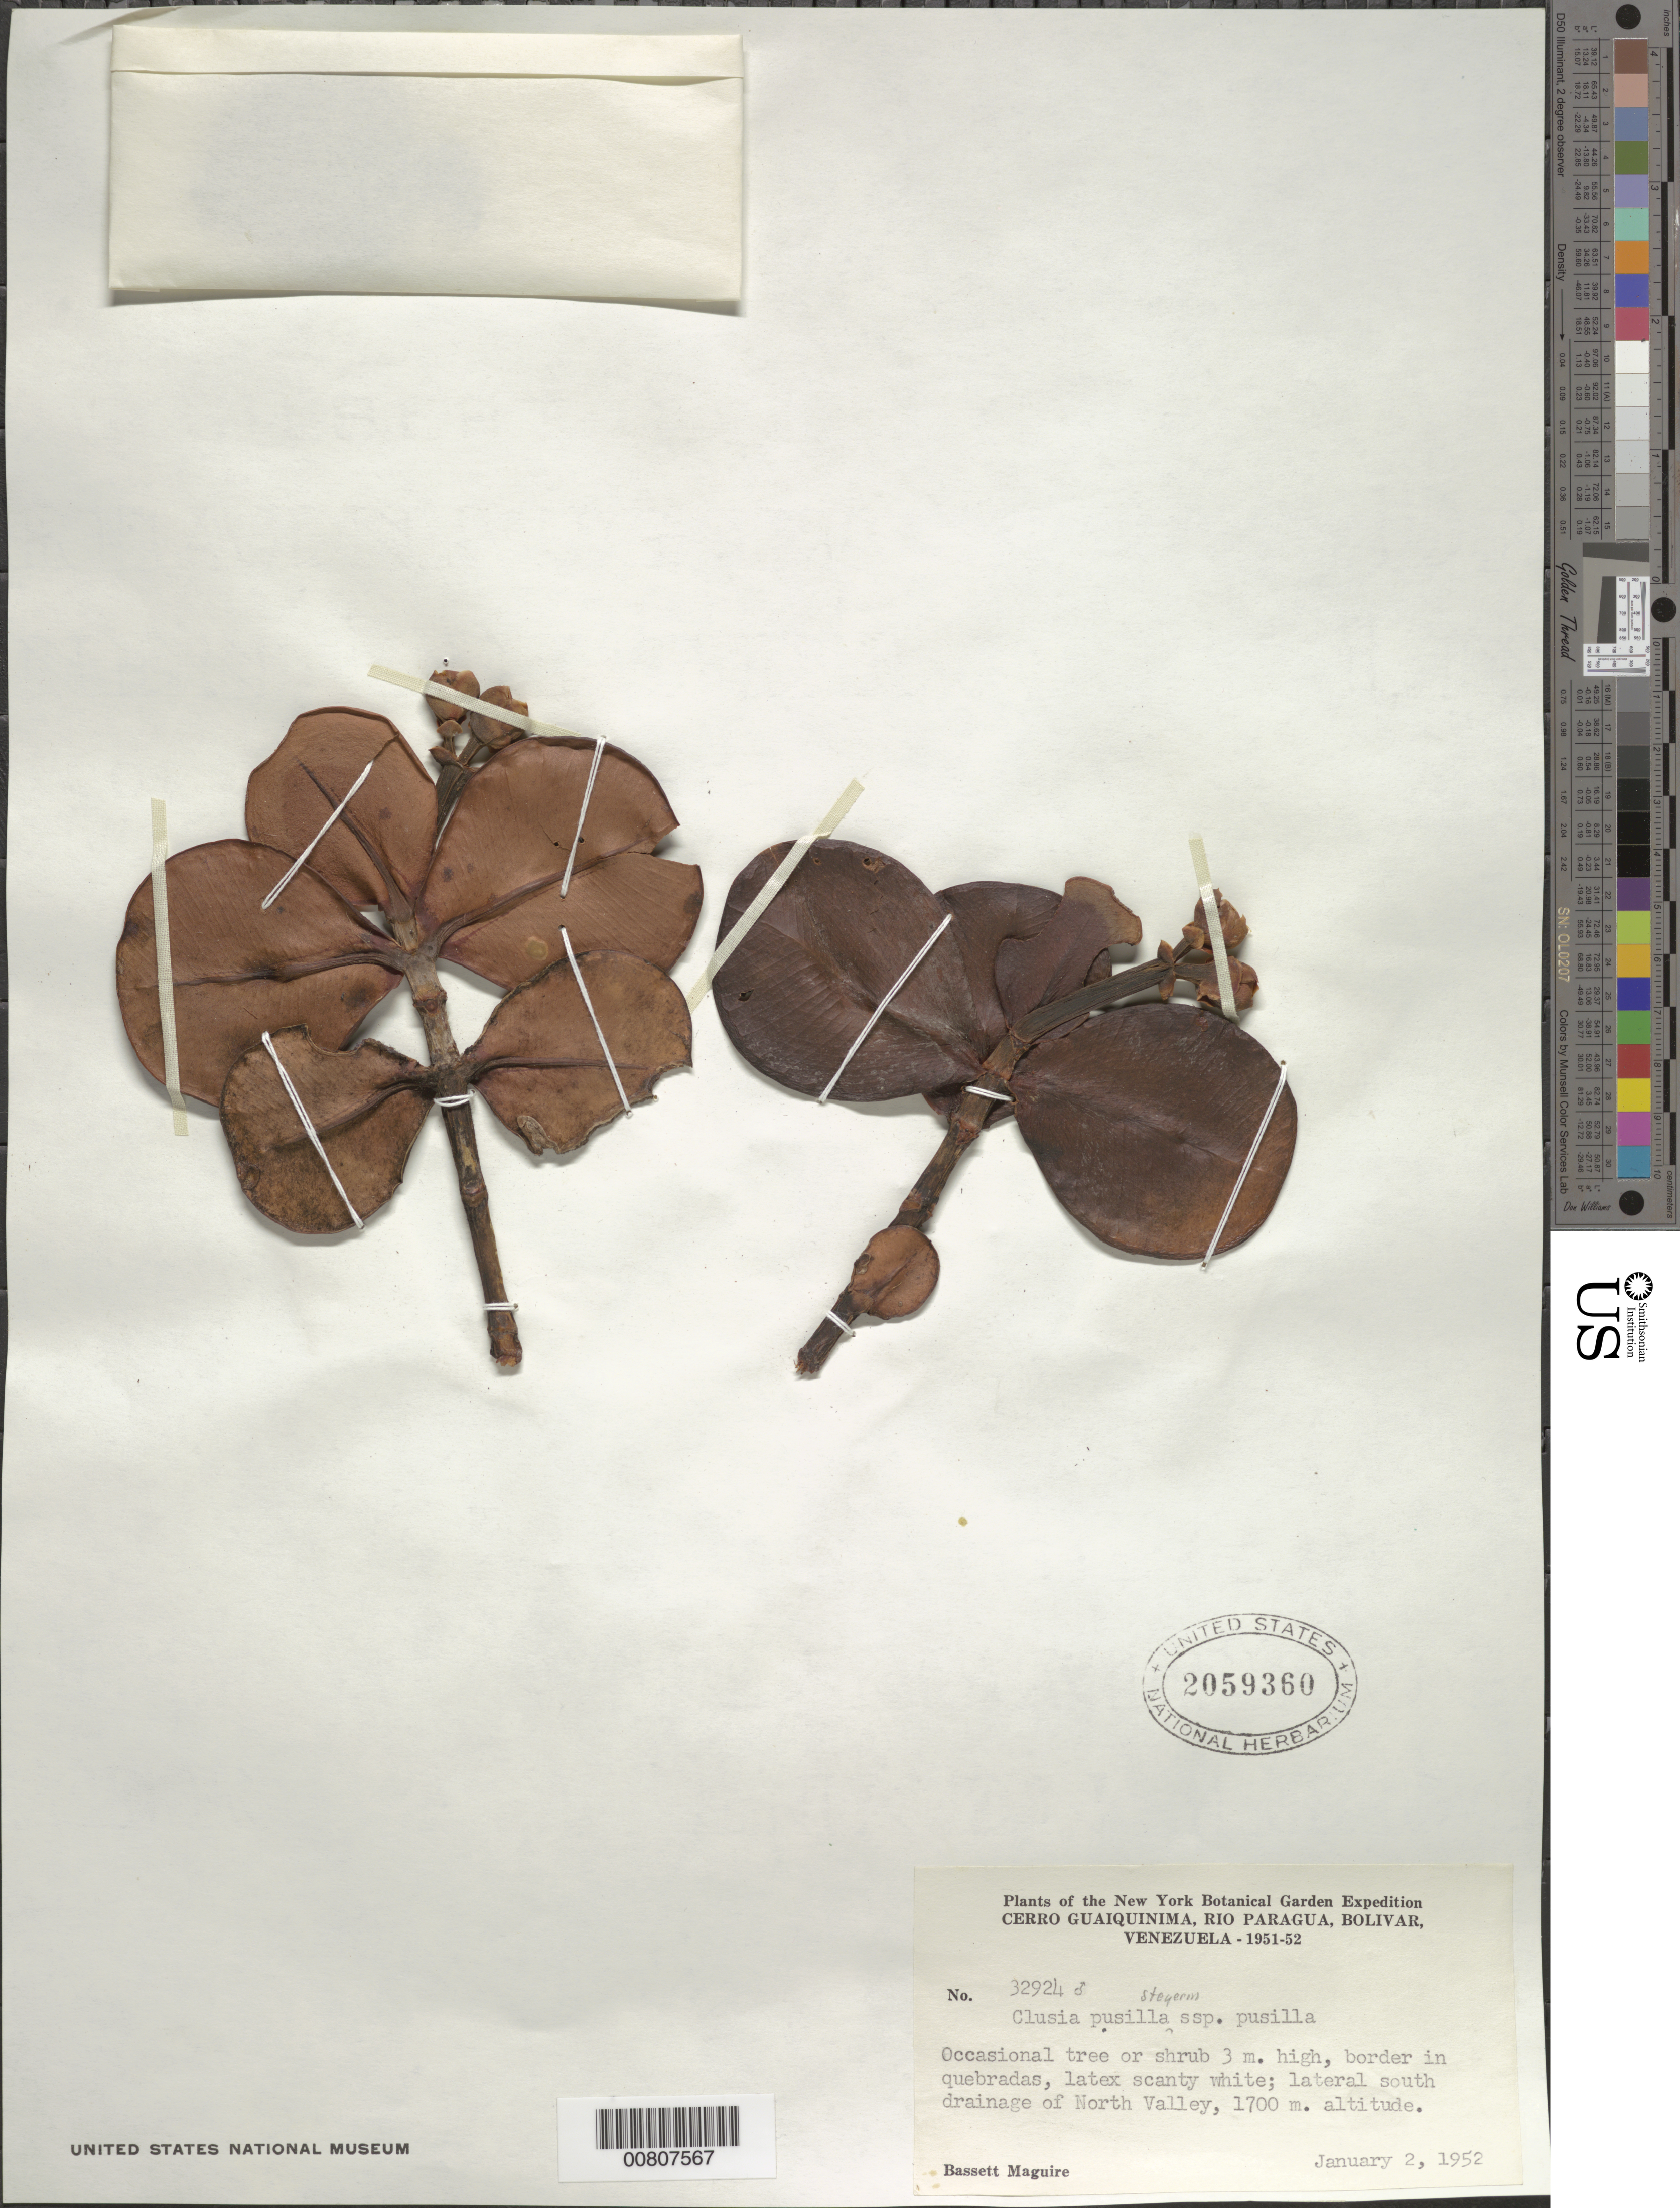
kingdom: Plantae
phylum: Tracheophyta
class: Magnoliopsida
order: Malpighiales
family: Clusiaceae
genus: Clusia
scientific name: Clusia pusilla subsp. pusilla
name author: Steyerm.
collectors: B. Maguire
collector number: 32924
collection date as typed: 2-Jan-52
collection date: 1952-01-02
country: Venezuela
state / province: Bolívar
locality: Cerro Guaiquinima, Río Paragua, "North Valley"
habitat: Quebradas, in lateral south drainage of valley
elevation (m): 1700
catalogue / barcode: US 2059360